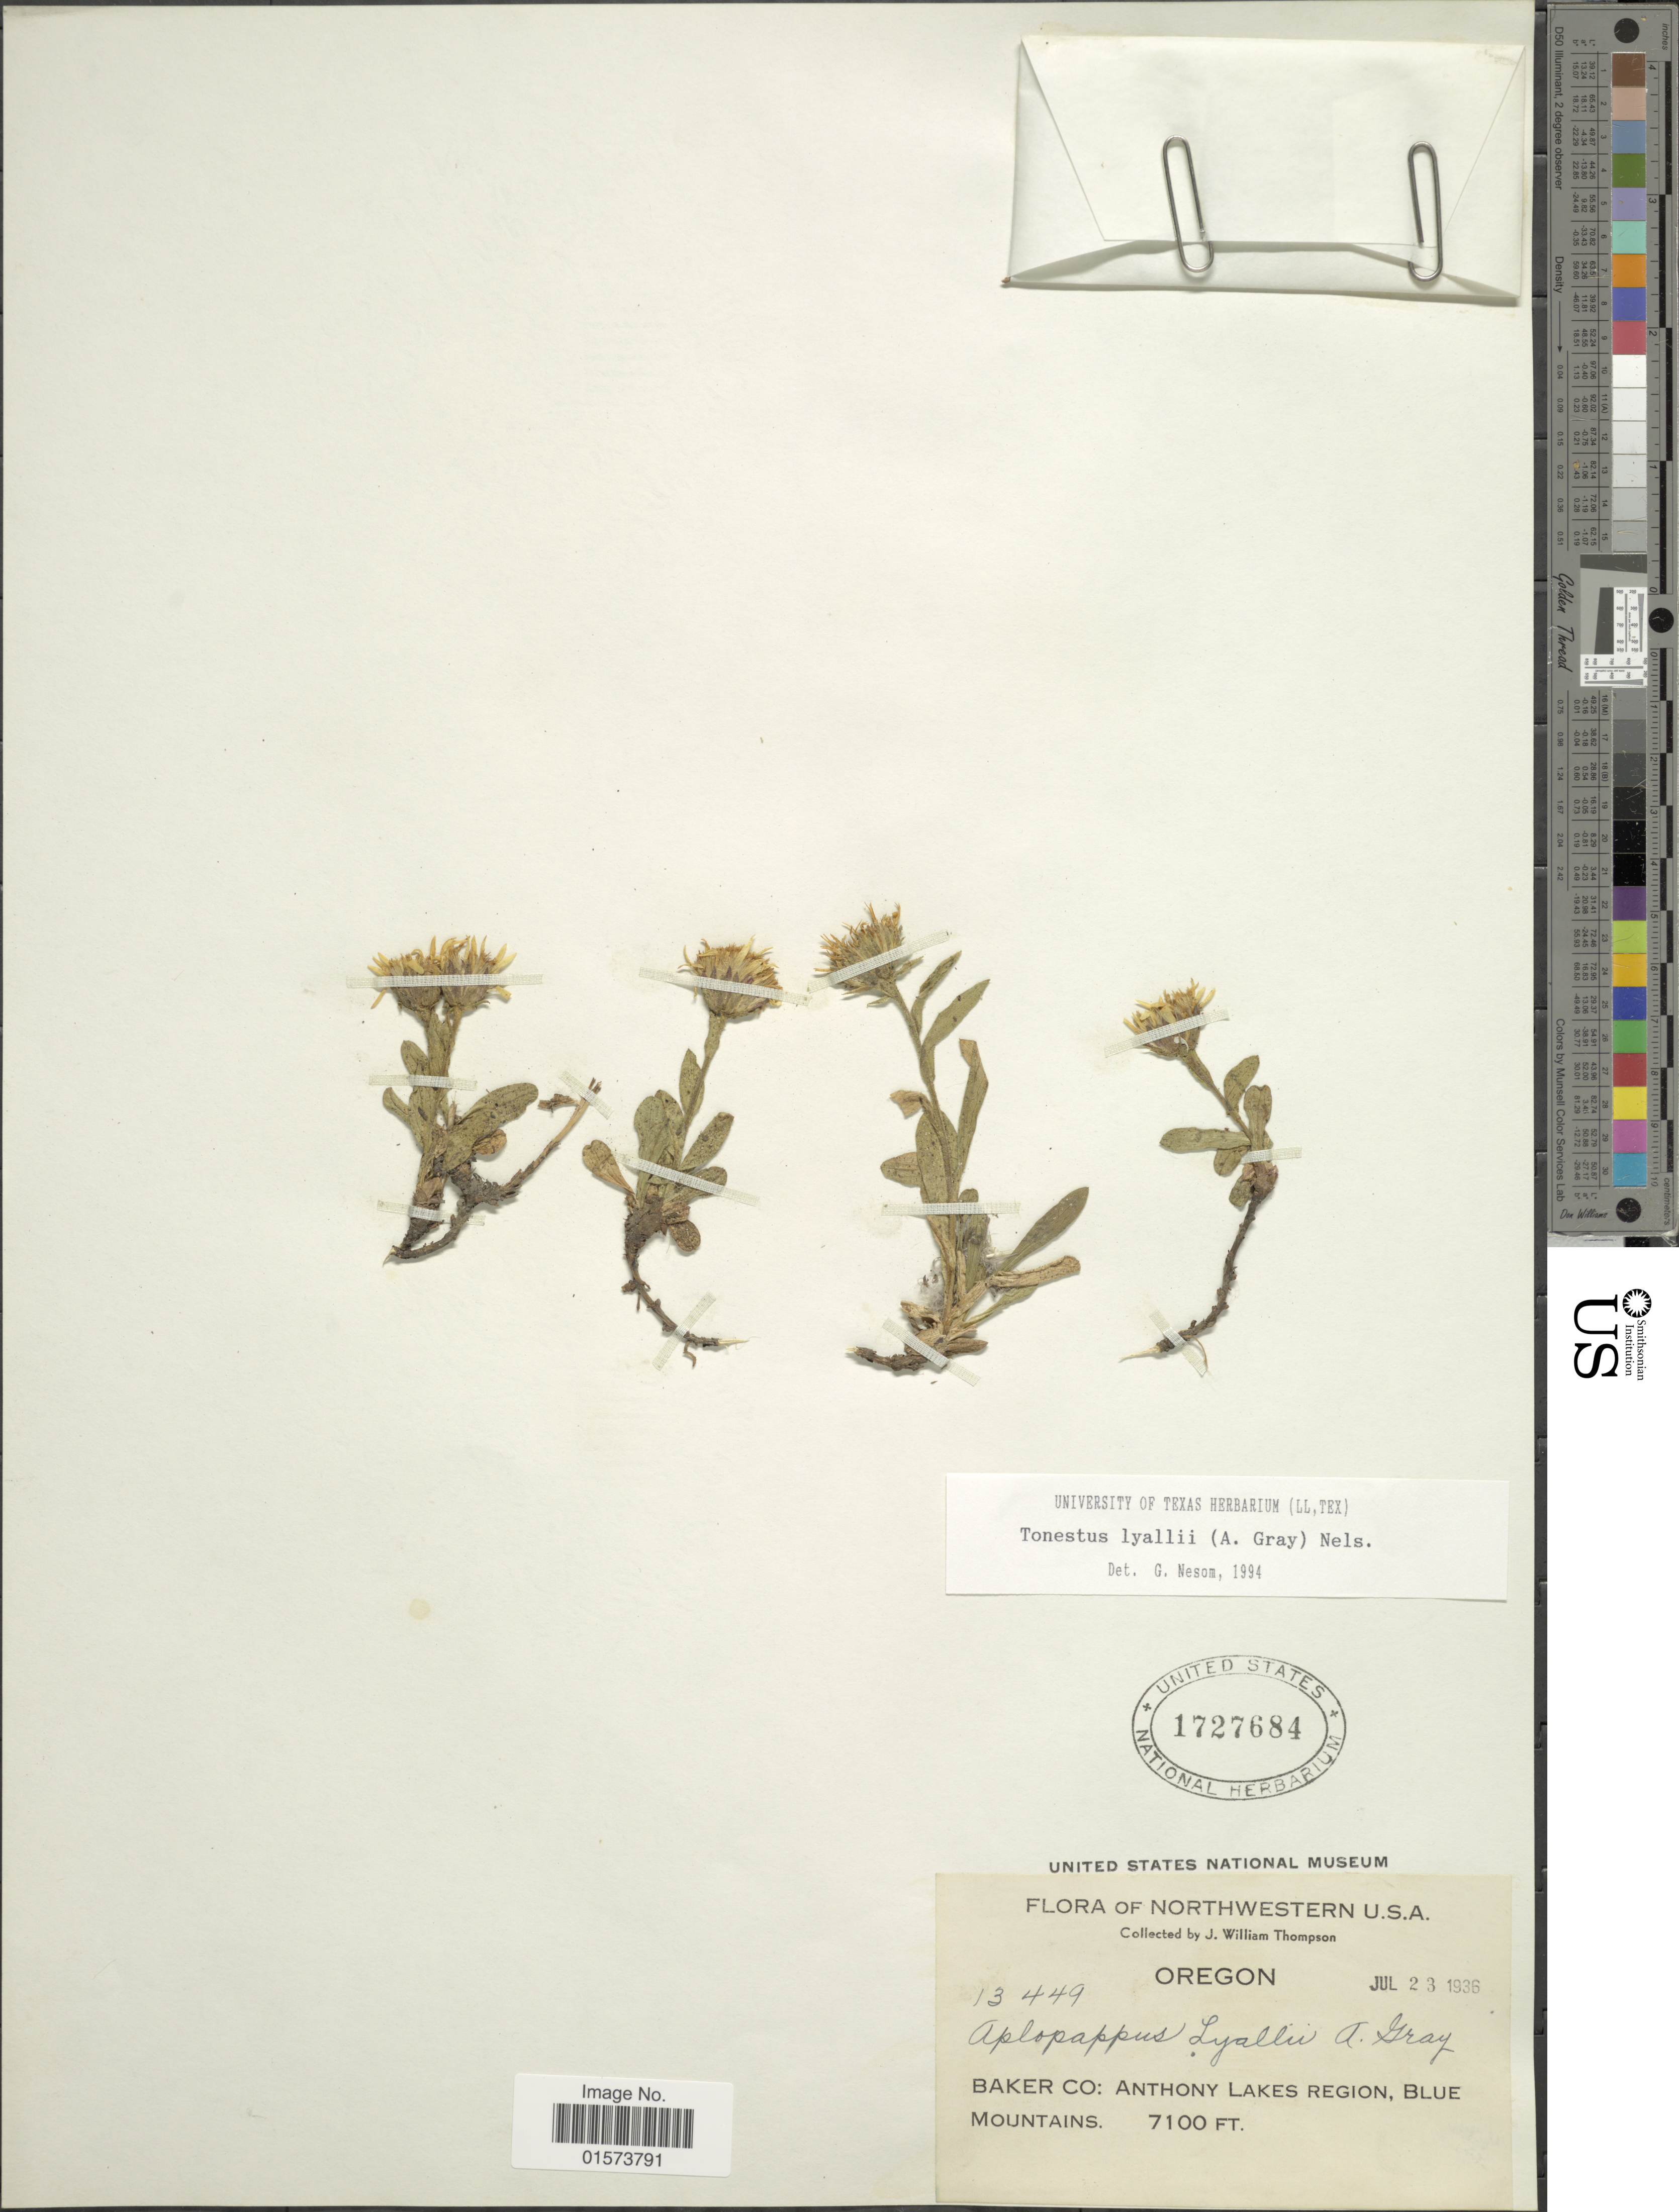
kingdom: Plantae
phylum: Tracheophyta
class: Magnoliopsida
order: Asterales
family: Asteraceae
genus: Tonestus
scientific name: Tonestus lyallii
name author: (A. Gray) A. Nelson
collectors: J. W. Thompson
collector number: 13449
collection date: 1936-07-23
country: United States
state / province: Oregon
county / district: Baker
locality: Northwestern U.S.A., Baker Co., Anthony Lakes Region, Blue Mountains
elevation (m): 2164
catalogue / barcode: US 1727684